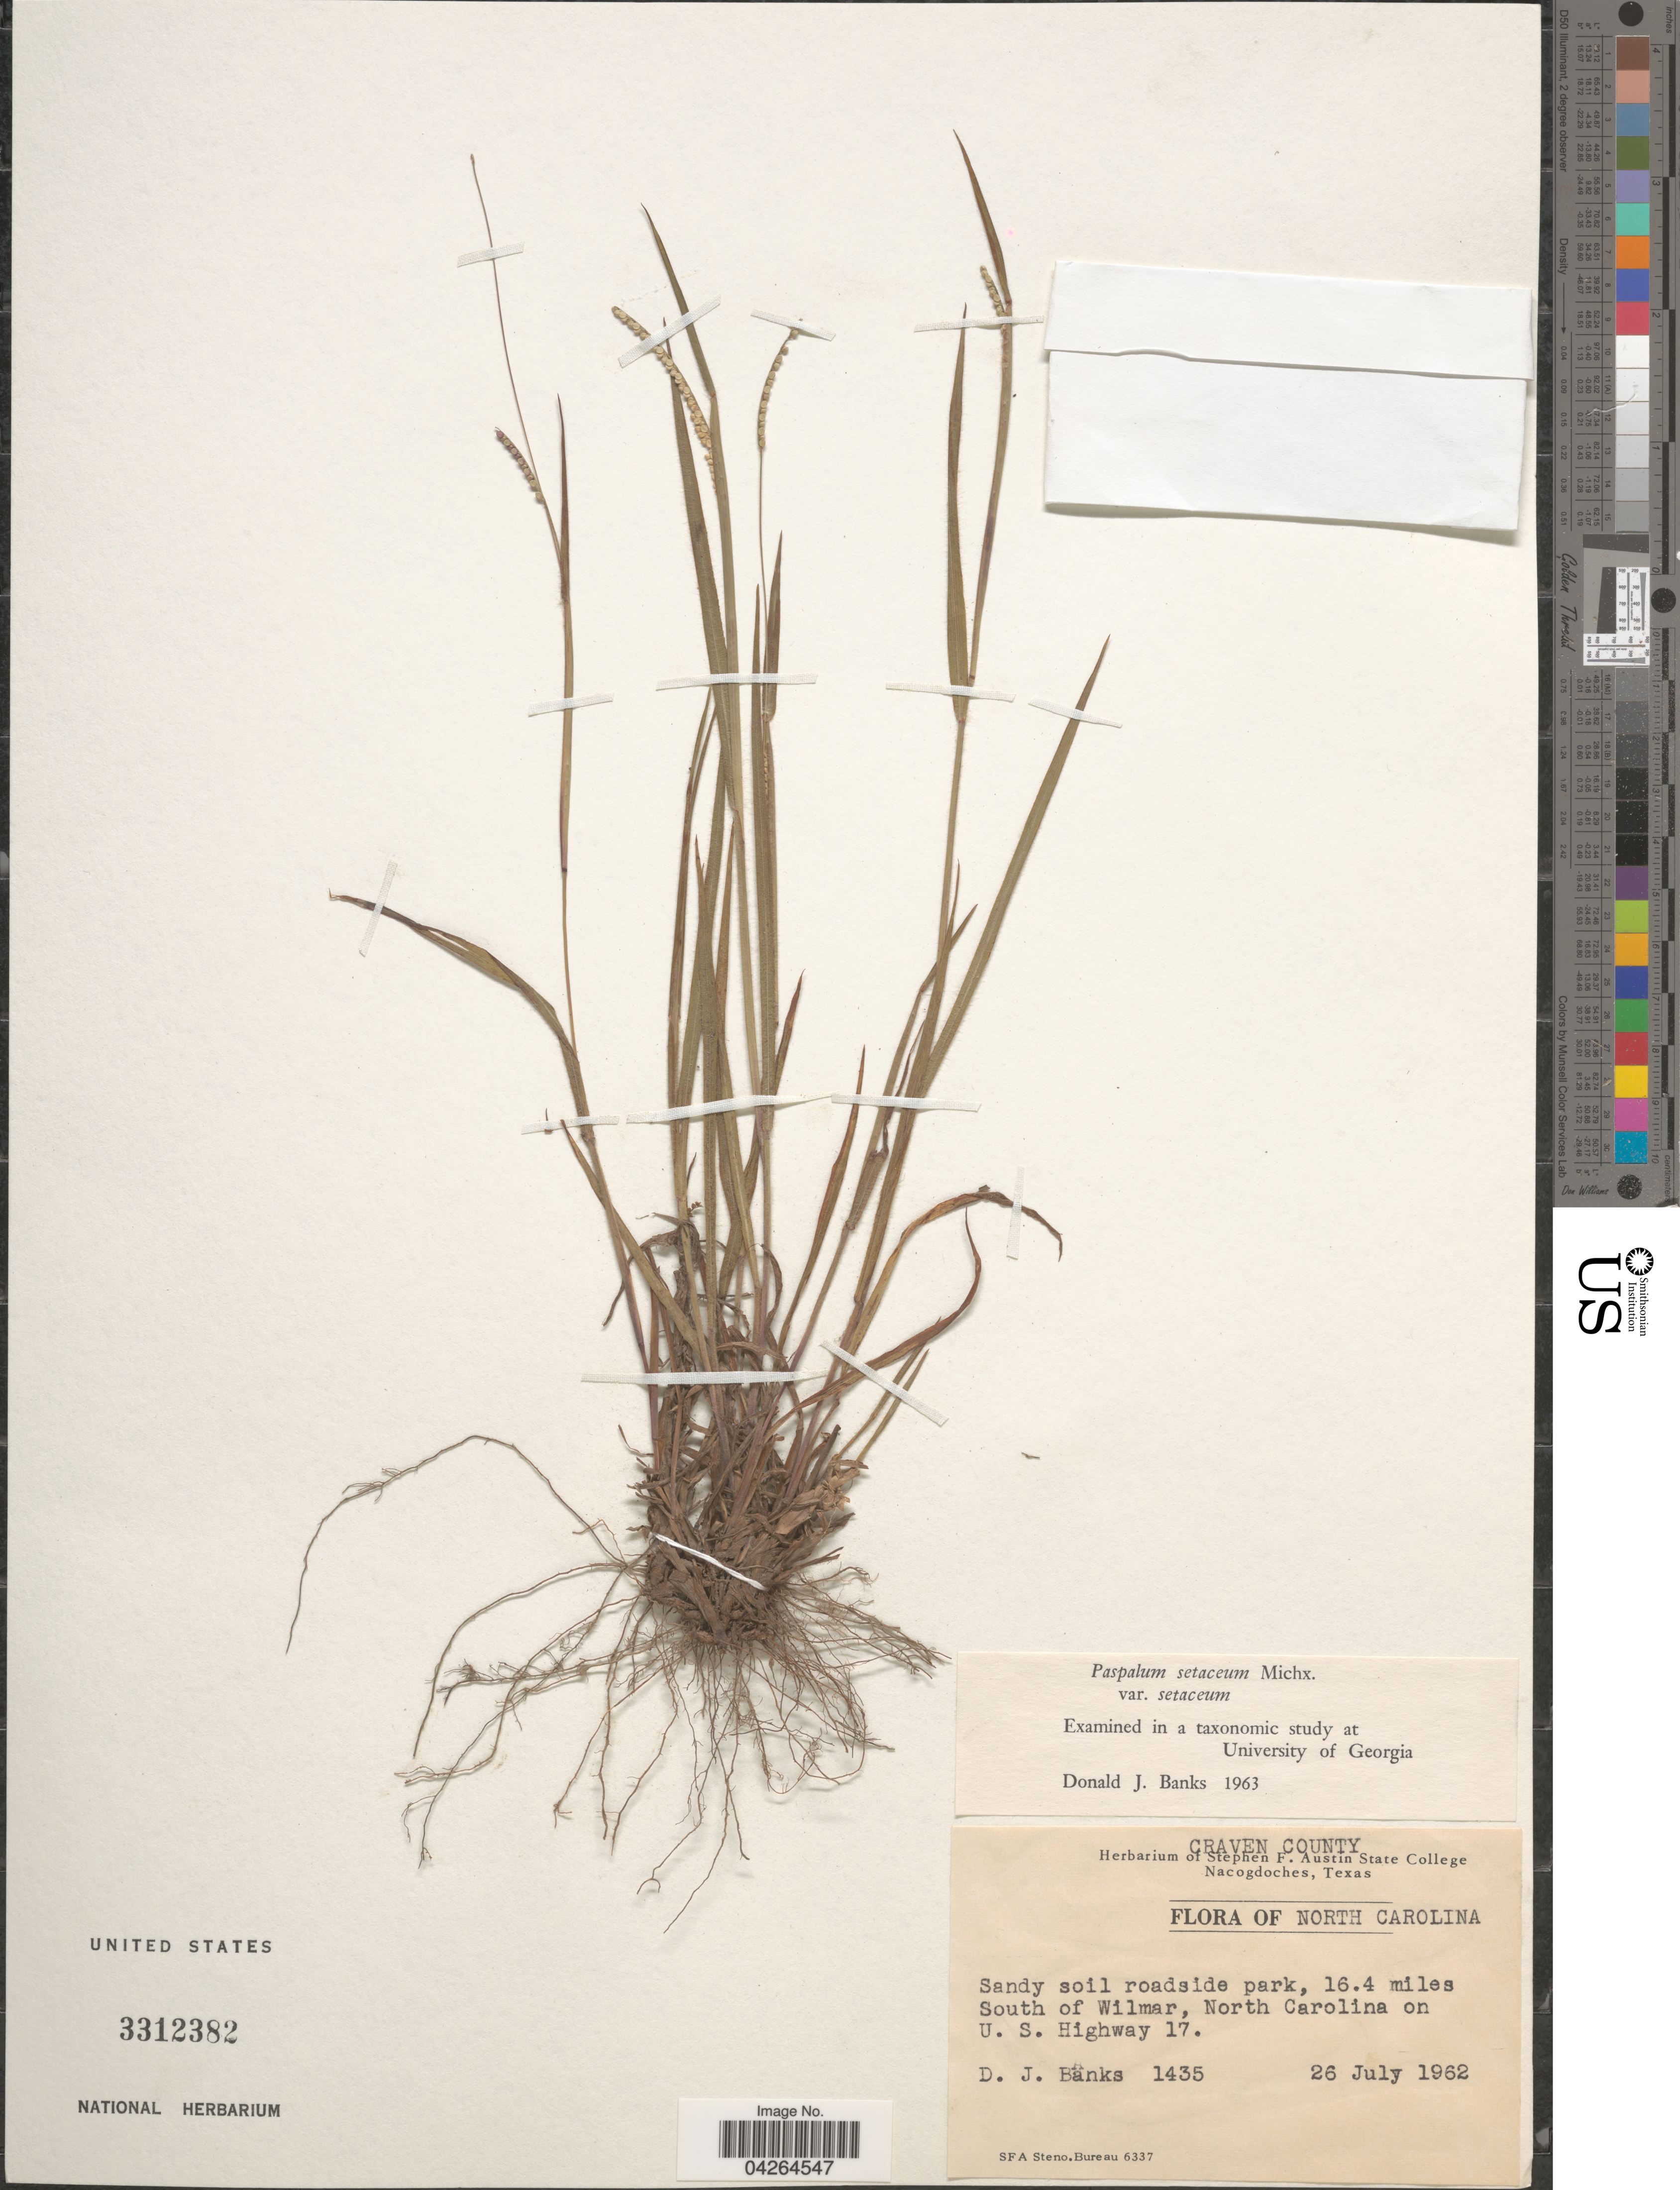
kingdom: Plantae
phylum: Tracheophyta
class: Liliopsida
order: Poales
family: Poaceae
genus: Paspalum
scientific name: Paspalum setaceum var. setaceum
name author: Michx.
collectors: D. J. Banks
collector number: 1435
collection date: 1962-07-26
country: United States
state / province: North Carolina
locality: Craven County. Sandy soil roadside park, 16.4 miles South of Wilmar, North Carolina on U. S. Highway 17.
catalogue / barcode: US 3312382